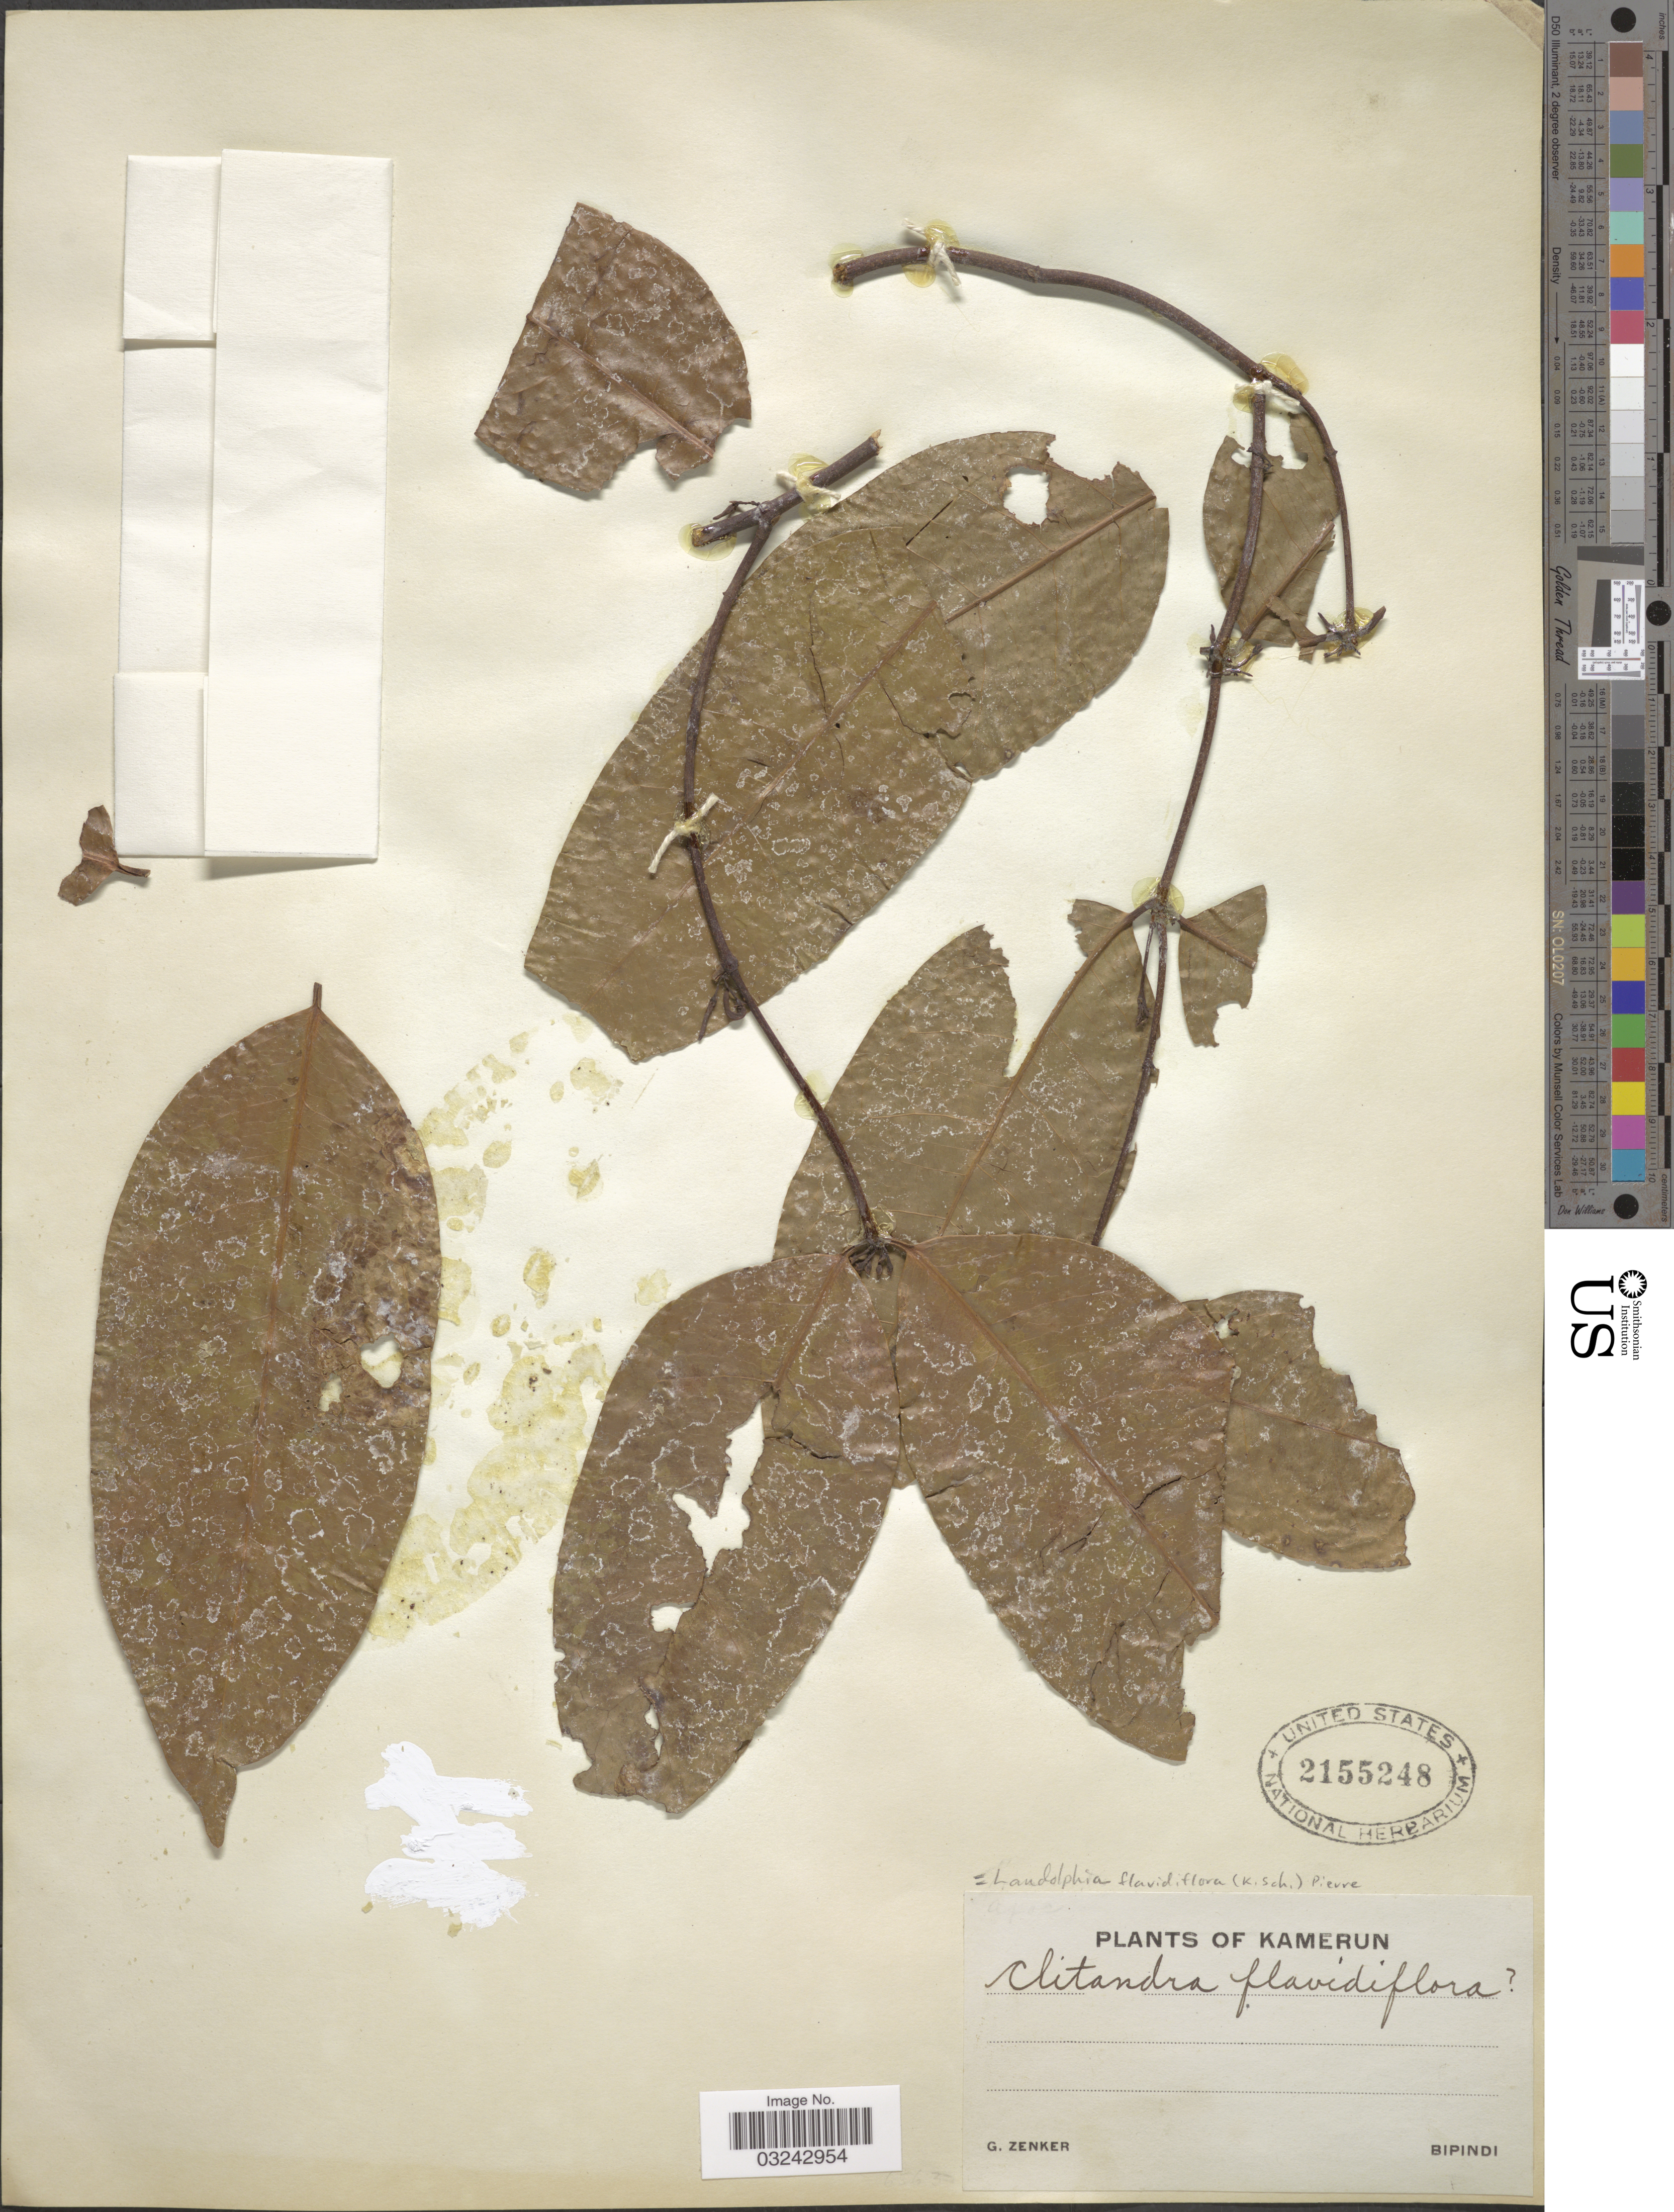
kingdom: Plantae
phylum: Tracheophyta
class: Magnoliopsida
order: Gentianales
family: Apocynaceae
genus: Landolphia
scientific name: Landolphia flavidiflora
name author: (K. Schum.) J.G.M. Pers.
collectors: G. A. Zenker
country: Cameroon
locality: Bipindi.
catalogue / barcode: US 2155248